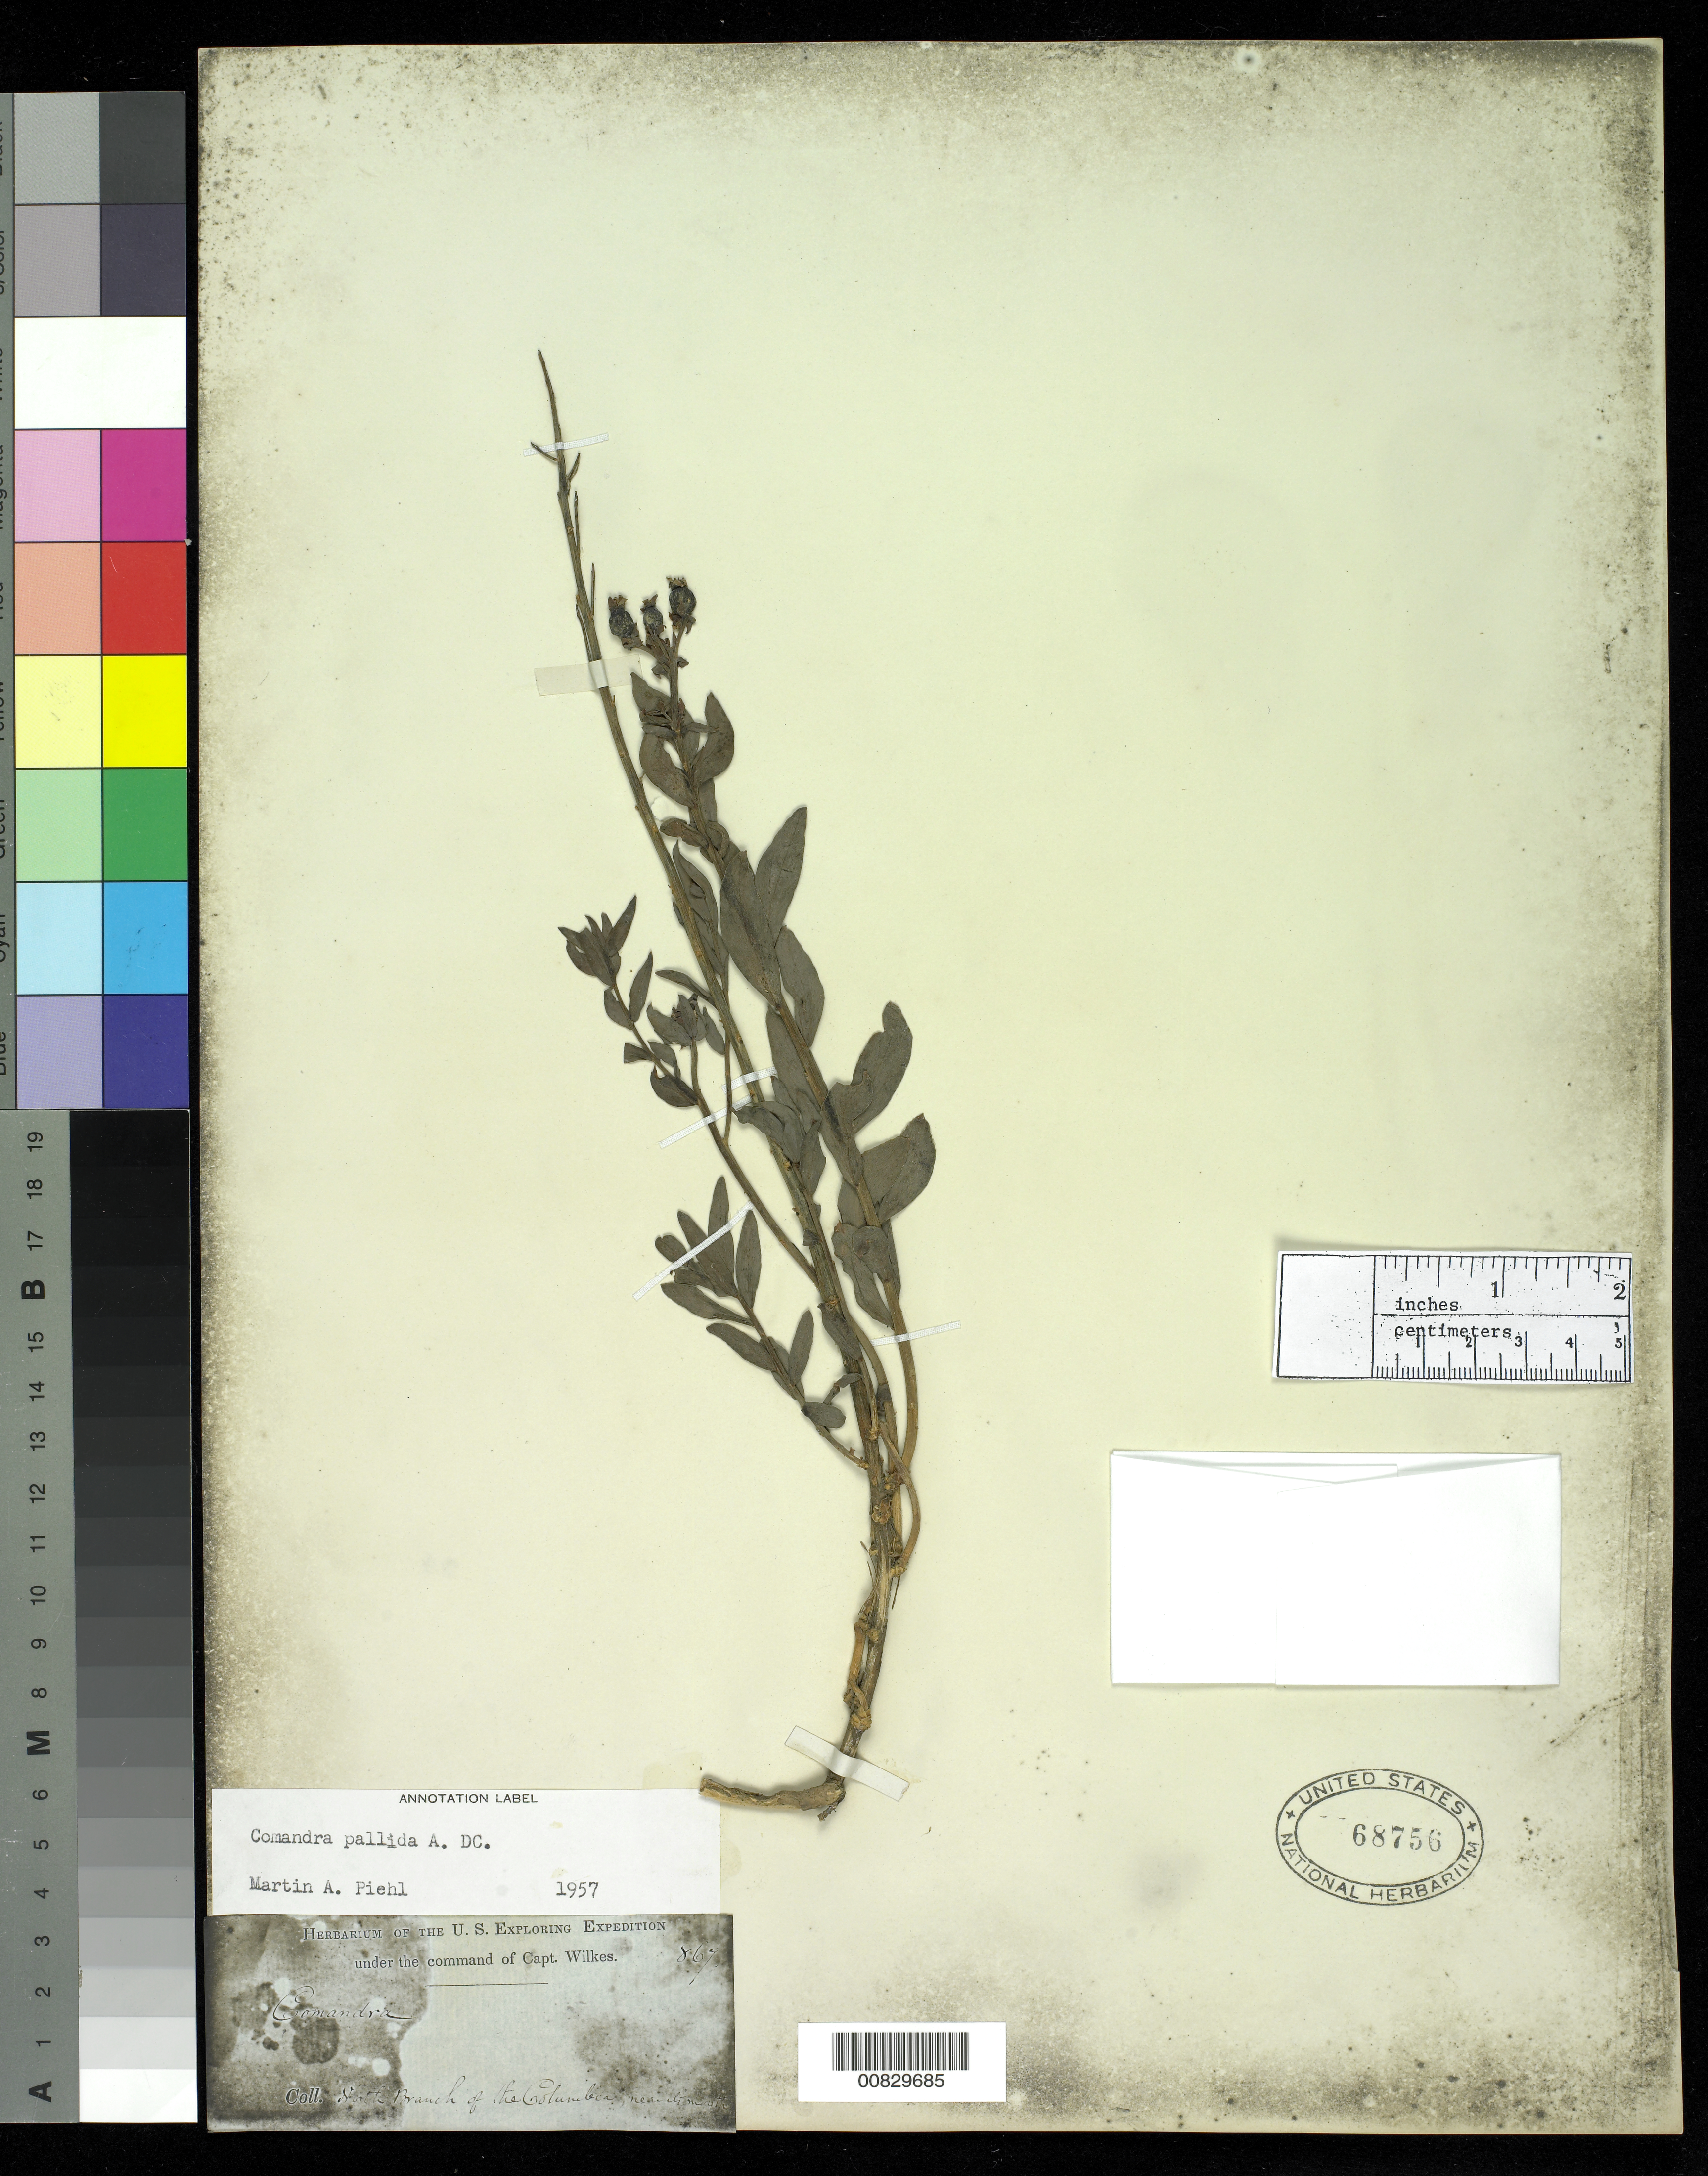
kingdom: Plantae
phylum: Tracheophyta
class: Magnoliopsida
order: Santalales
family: Comandraceae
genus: Comandra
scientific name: Comandra pallida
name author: A. DC.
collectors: Wilkes Explor. Exped.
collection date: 1838/1842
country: United States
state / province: Washington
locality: North branch of the Columbia, near its mouth.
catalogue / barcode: US 68756